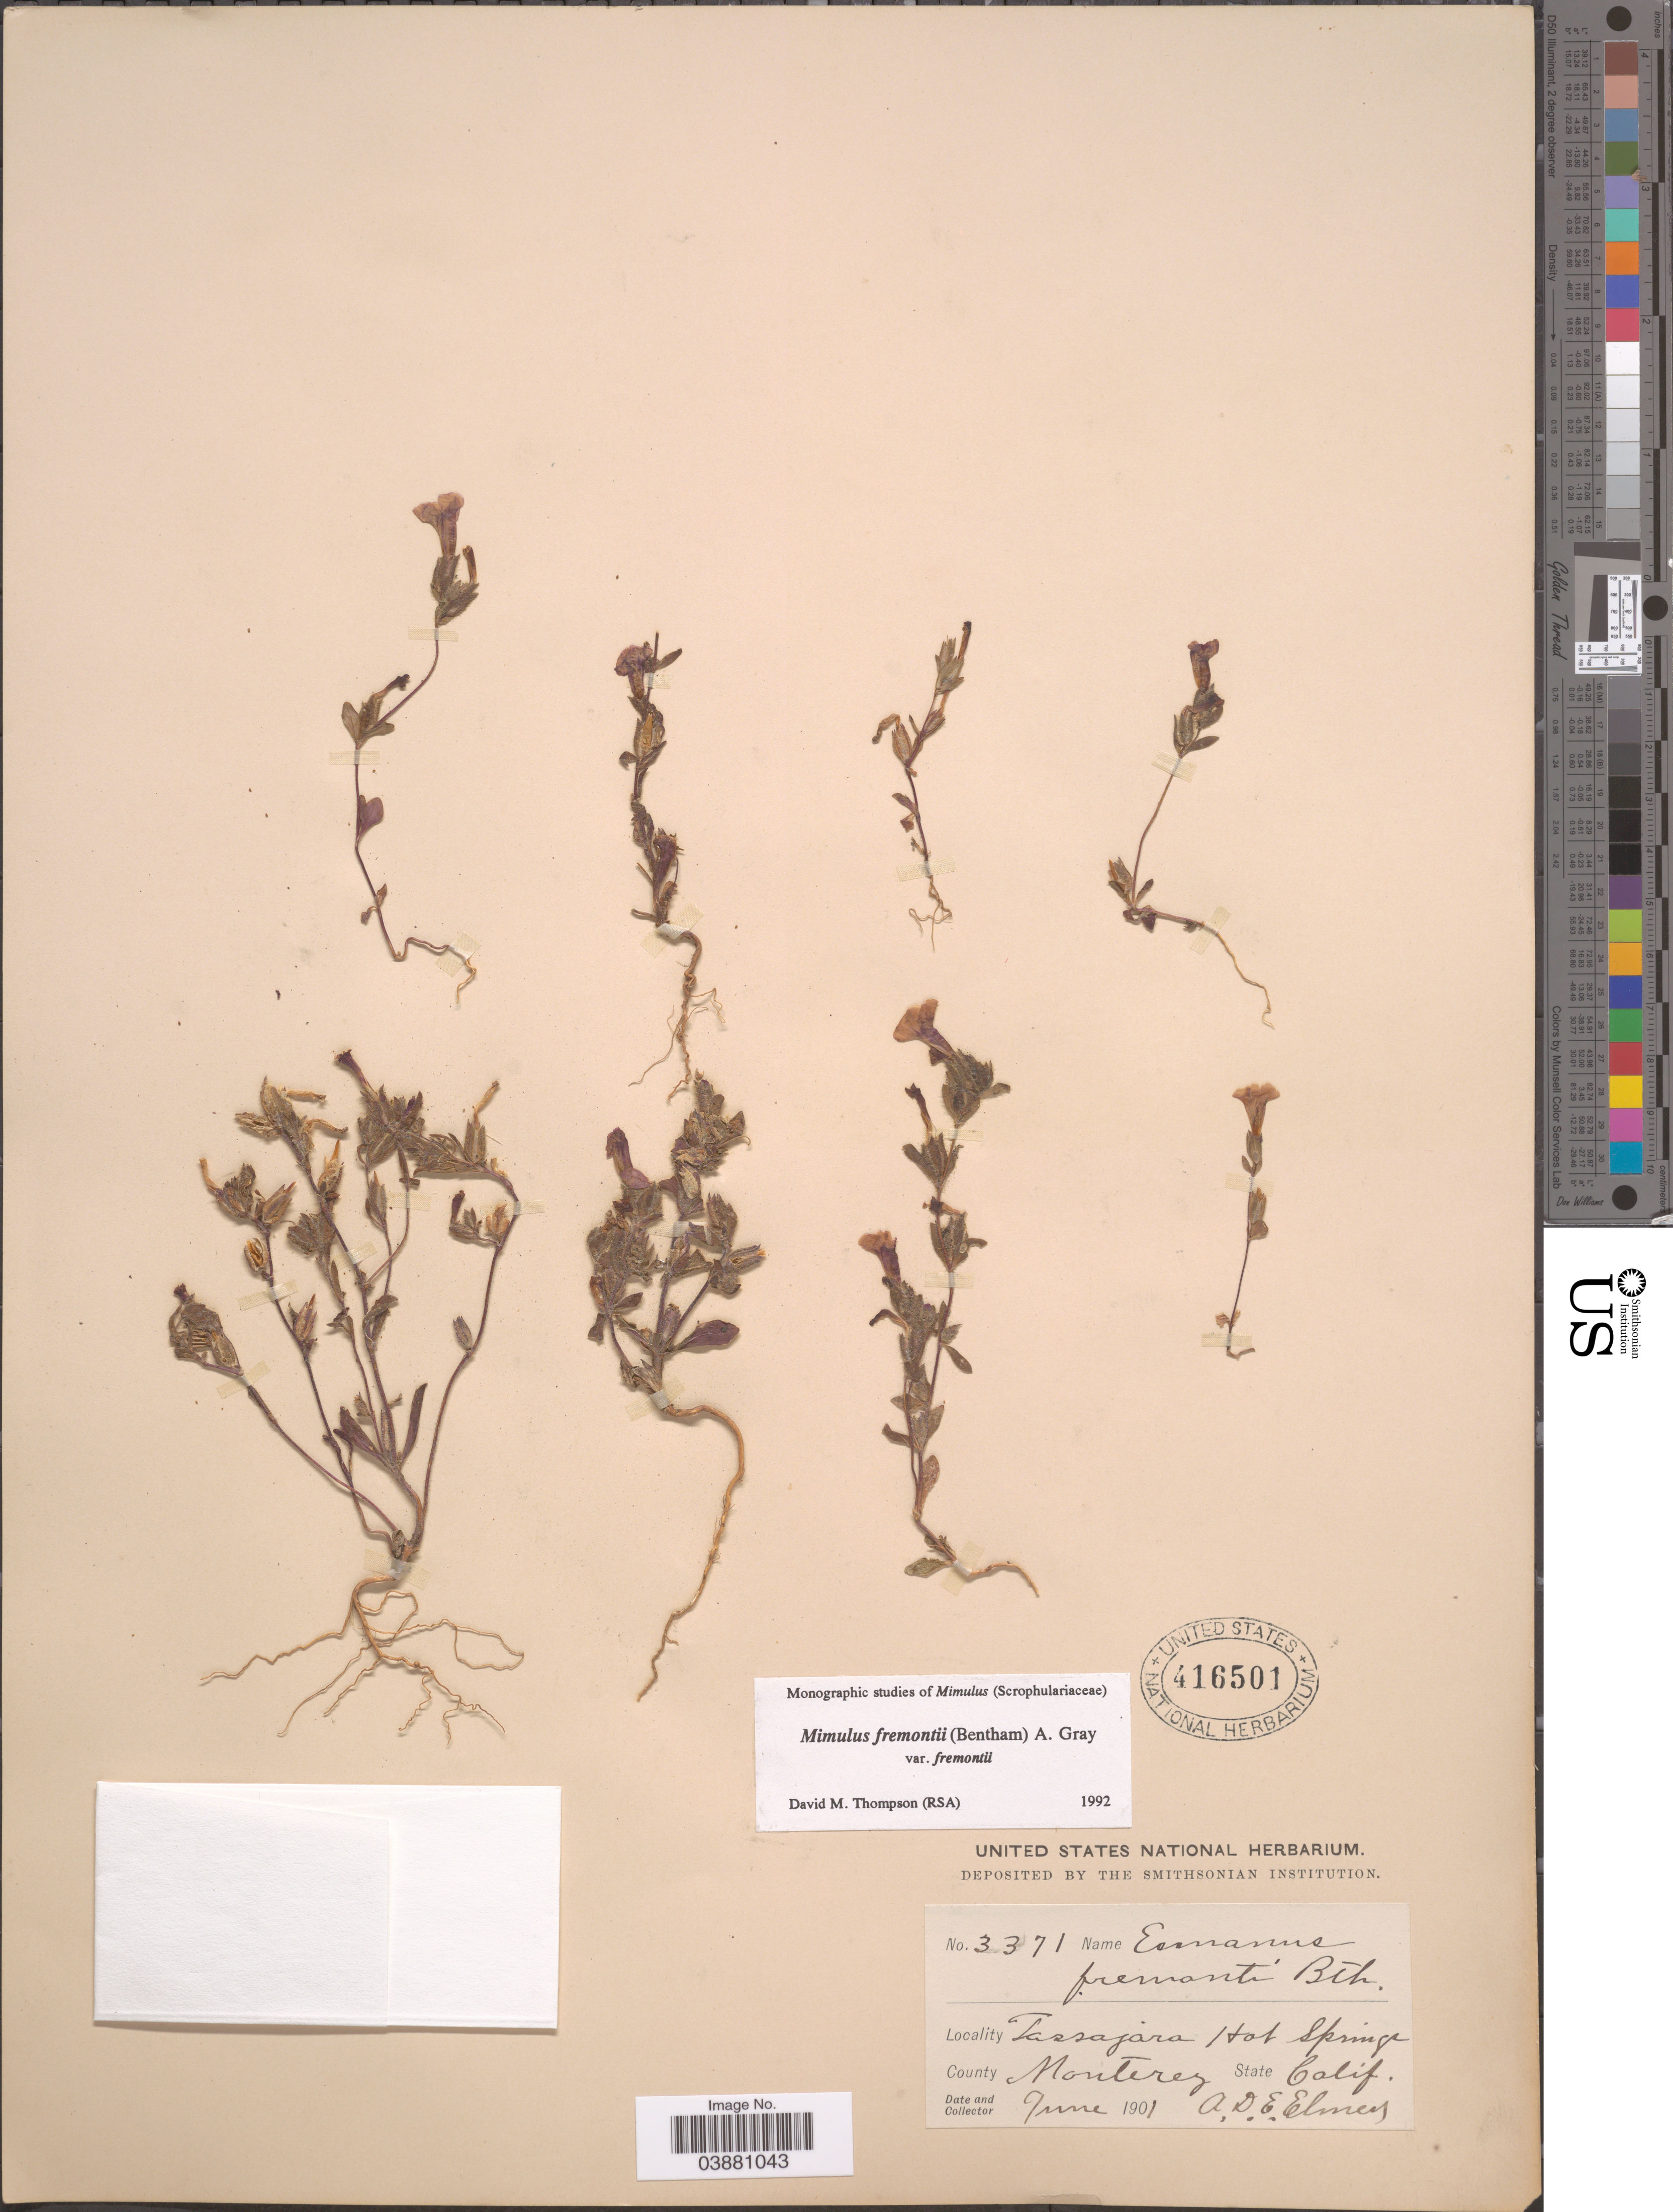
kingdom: Plantae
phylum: Tracheophyta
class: Magnoliopsida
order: Lamiales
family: Phrymaceae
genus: Mimulus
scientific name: Mimulus fremontii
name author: (Benth.) A. Gray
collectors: A. D. E. Elmer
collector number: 3371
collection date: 1901-06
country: United States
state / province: California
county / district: Monterey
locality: Tassajara Hot Springs. County Monterey.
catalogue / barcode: US 416501